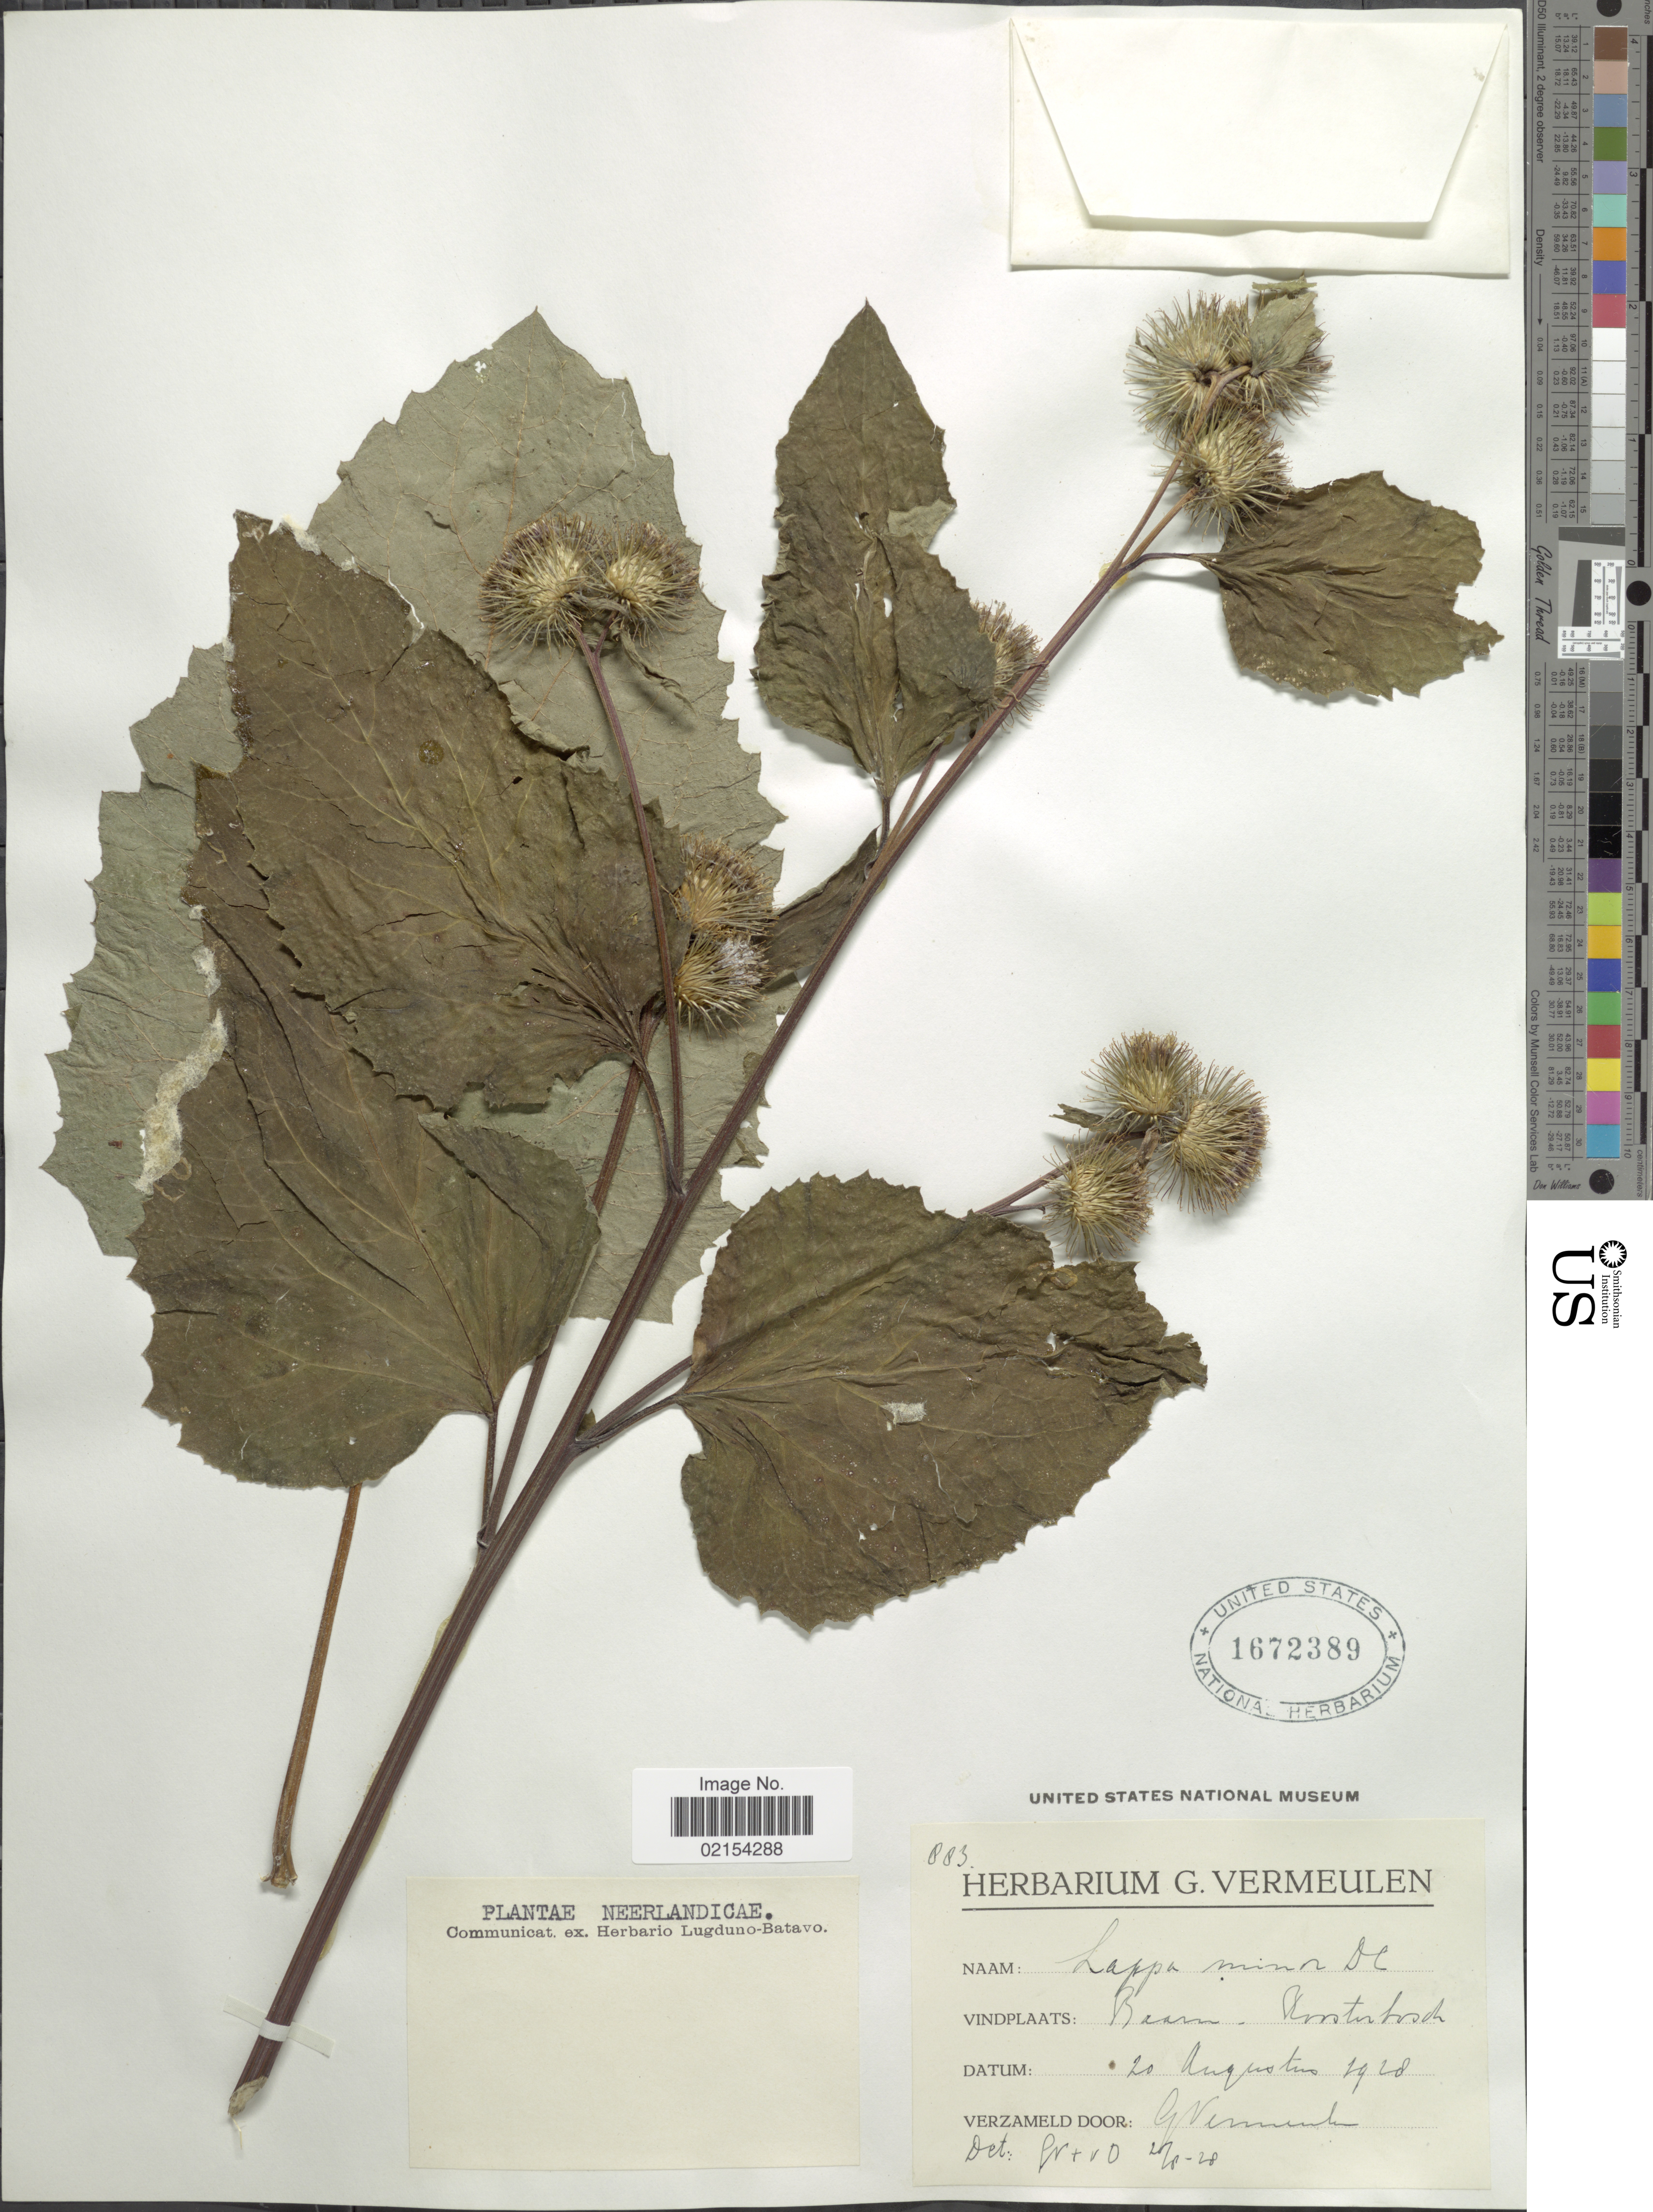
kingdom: Plantae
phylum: Tracheophyta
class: Magnoliopsida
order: Asterales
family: Asteraceae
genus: Arctium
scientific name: Arctium minus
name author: (Hill) Bernh.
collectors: G. Vermeulen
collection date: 1928-08-20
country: Netherlands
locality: Baarn- Roosterbosch.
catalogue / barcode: US 1672389